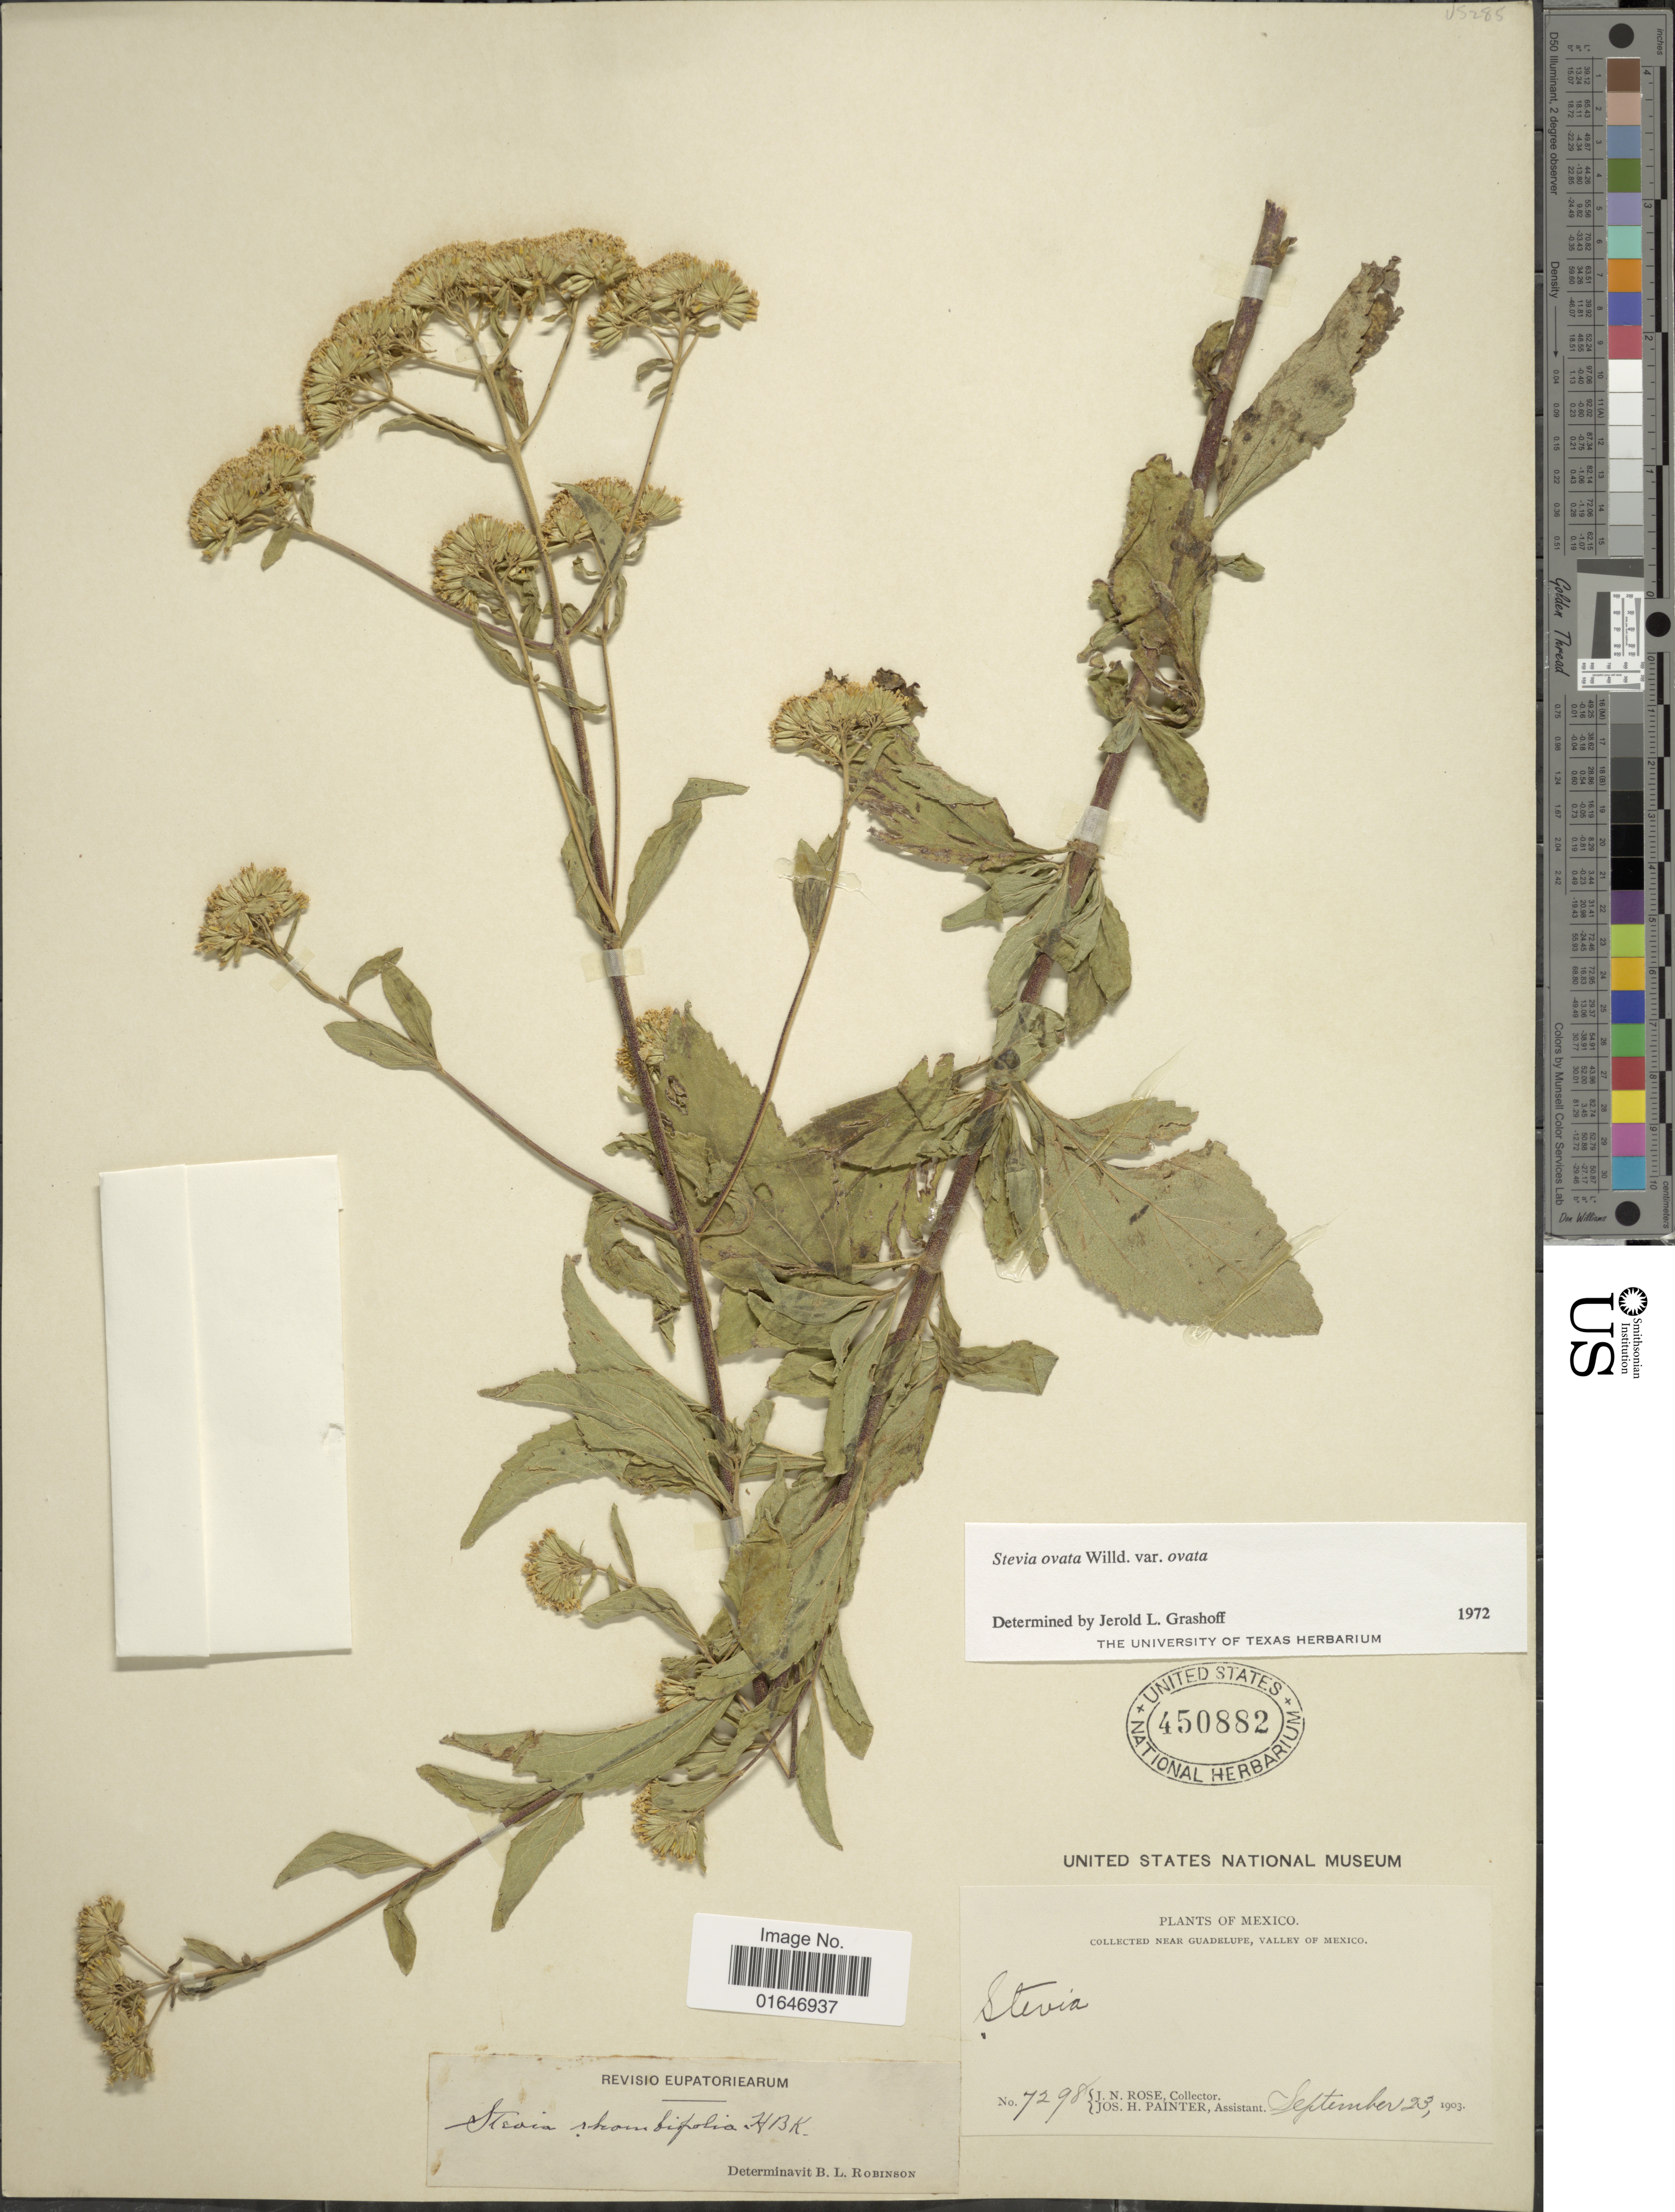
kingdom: Plantae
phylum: Tracheophyta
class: Magnoliopsida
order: Asterales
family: Asteraceae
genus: Stevia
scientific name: Stevia ovata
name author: Willd.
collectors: J. N. Rose & J. H. Painter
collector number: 7298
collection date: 1903-09-23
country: Mexico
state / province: Baja California Norte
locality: Near Guadelupe, valley of Mexico.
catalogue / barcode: US 450882